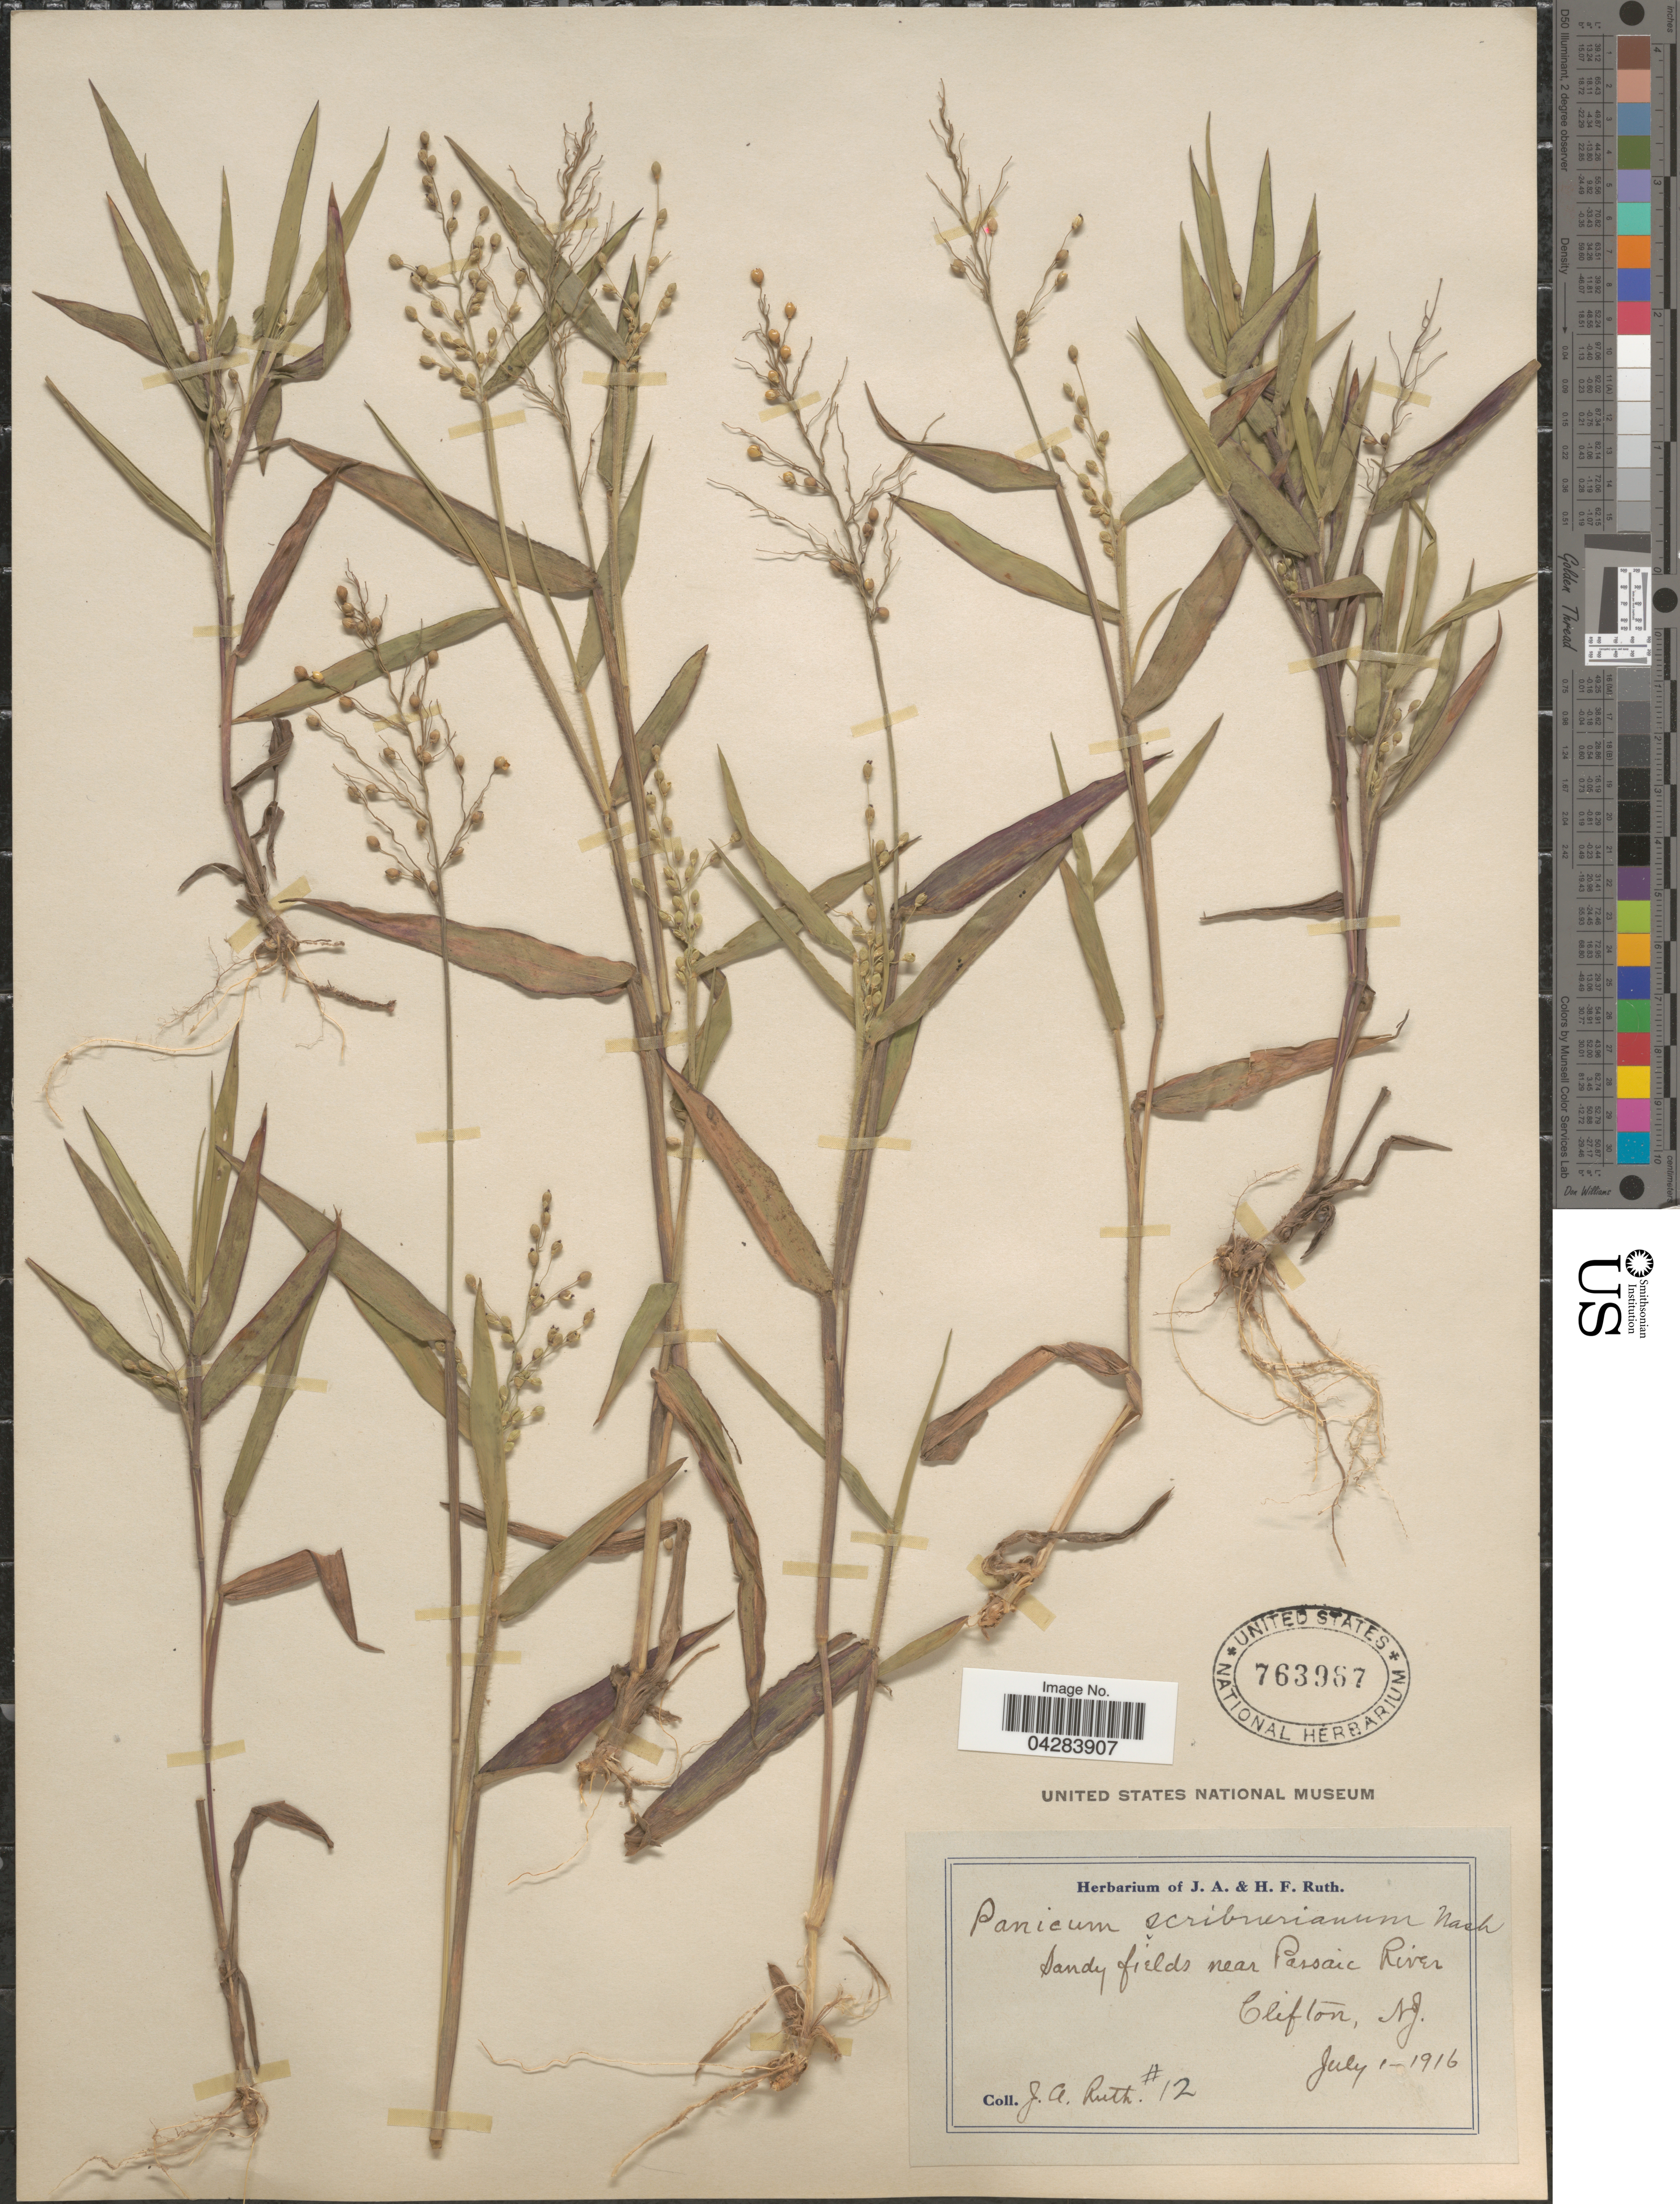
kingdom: Plantae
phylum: Tracheophyta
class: Liliopsida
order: Poales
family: Poaceae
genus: Dichanthelium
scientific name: Dichanthelium oligosanthes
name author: (Schult.) Gould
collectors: J. Ruth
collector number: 12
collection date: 1916-07-01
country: United States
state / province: New Jersey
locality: Sandy fields near Passaic River. Clifton.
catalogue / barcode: US 763967